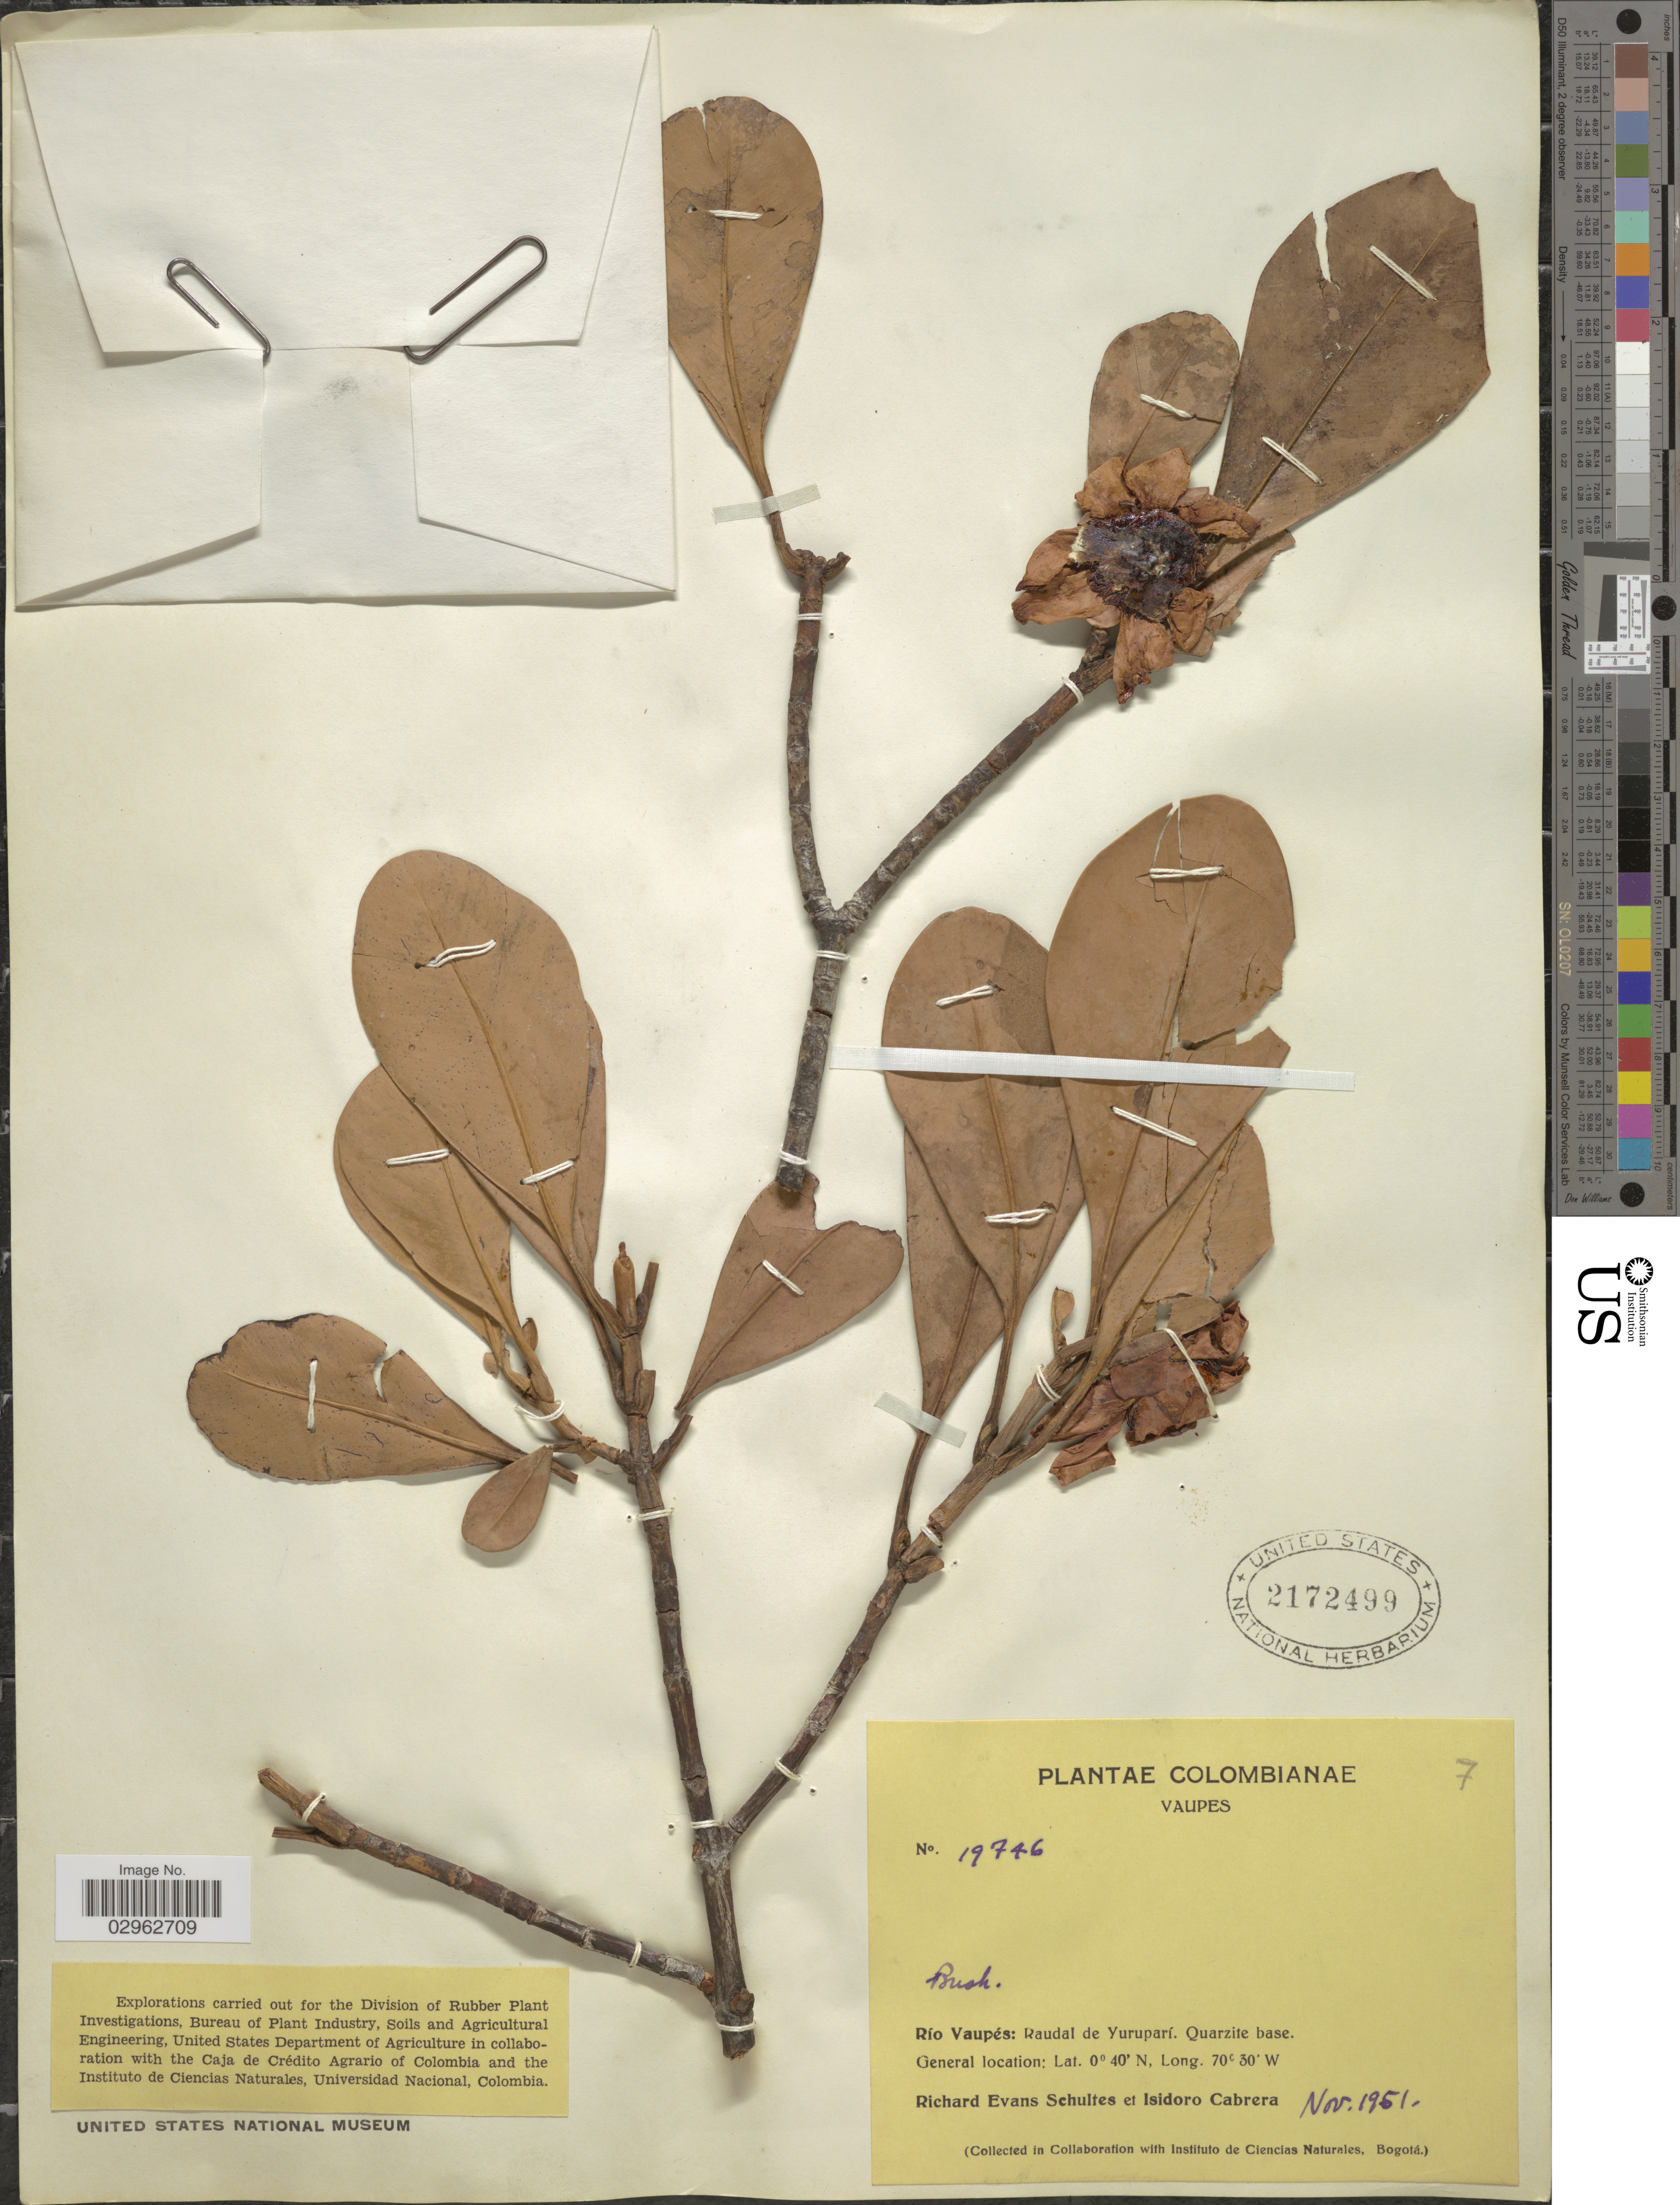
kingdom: Plantae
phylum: Tracheophyta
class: Magnoliopsida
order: Malpighiales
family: Clusiaceae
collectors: R. E. Schultes & I. Cabrera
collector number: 19746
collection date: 1951-11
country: Colombia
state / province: Vaupés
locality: Río Vaupés: Raudal de Yuruparí, Quarzite base.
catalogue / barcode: US 2172499